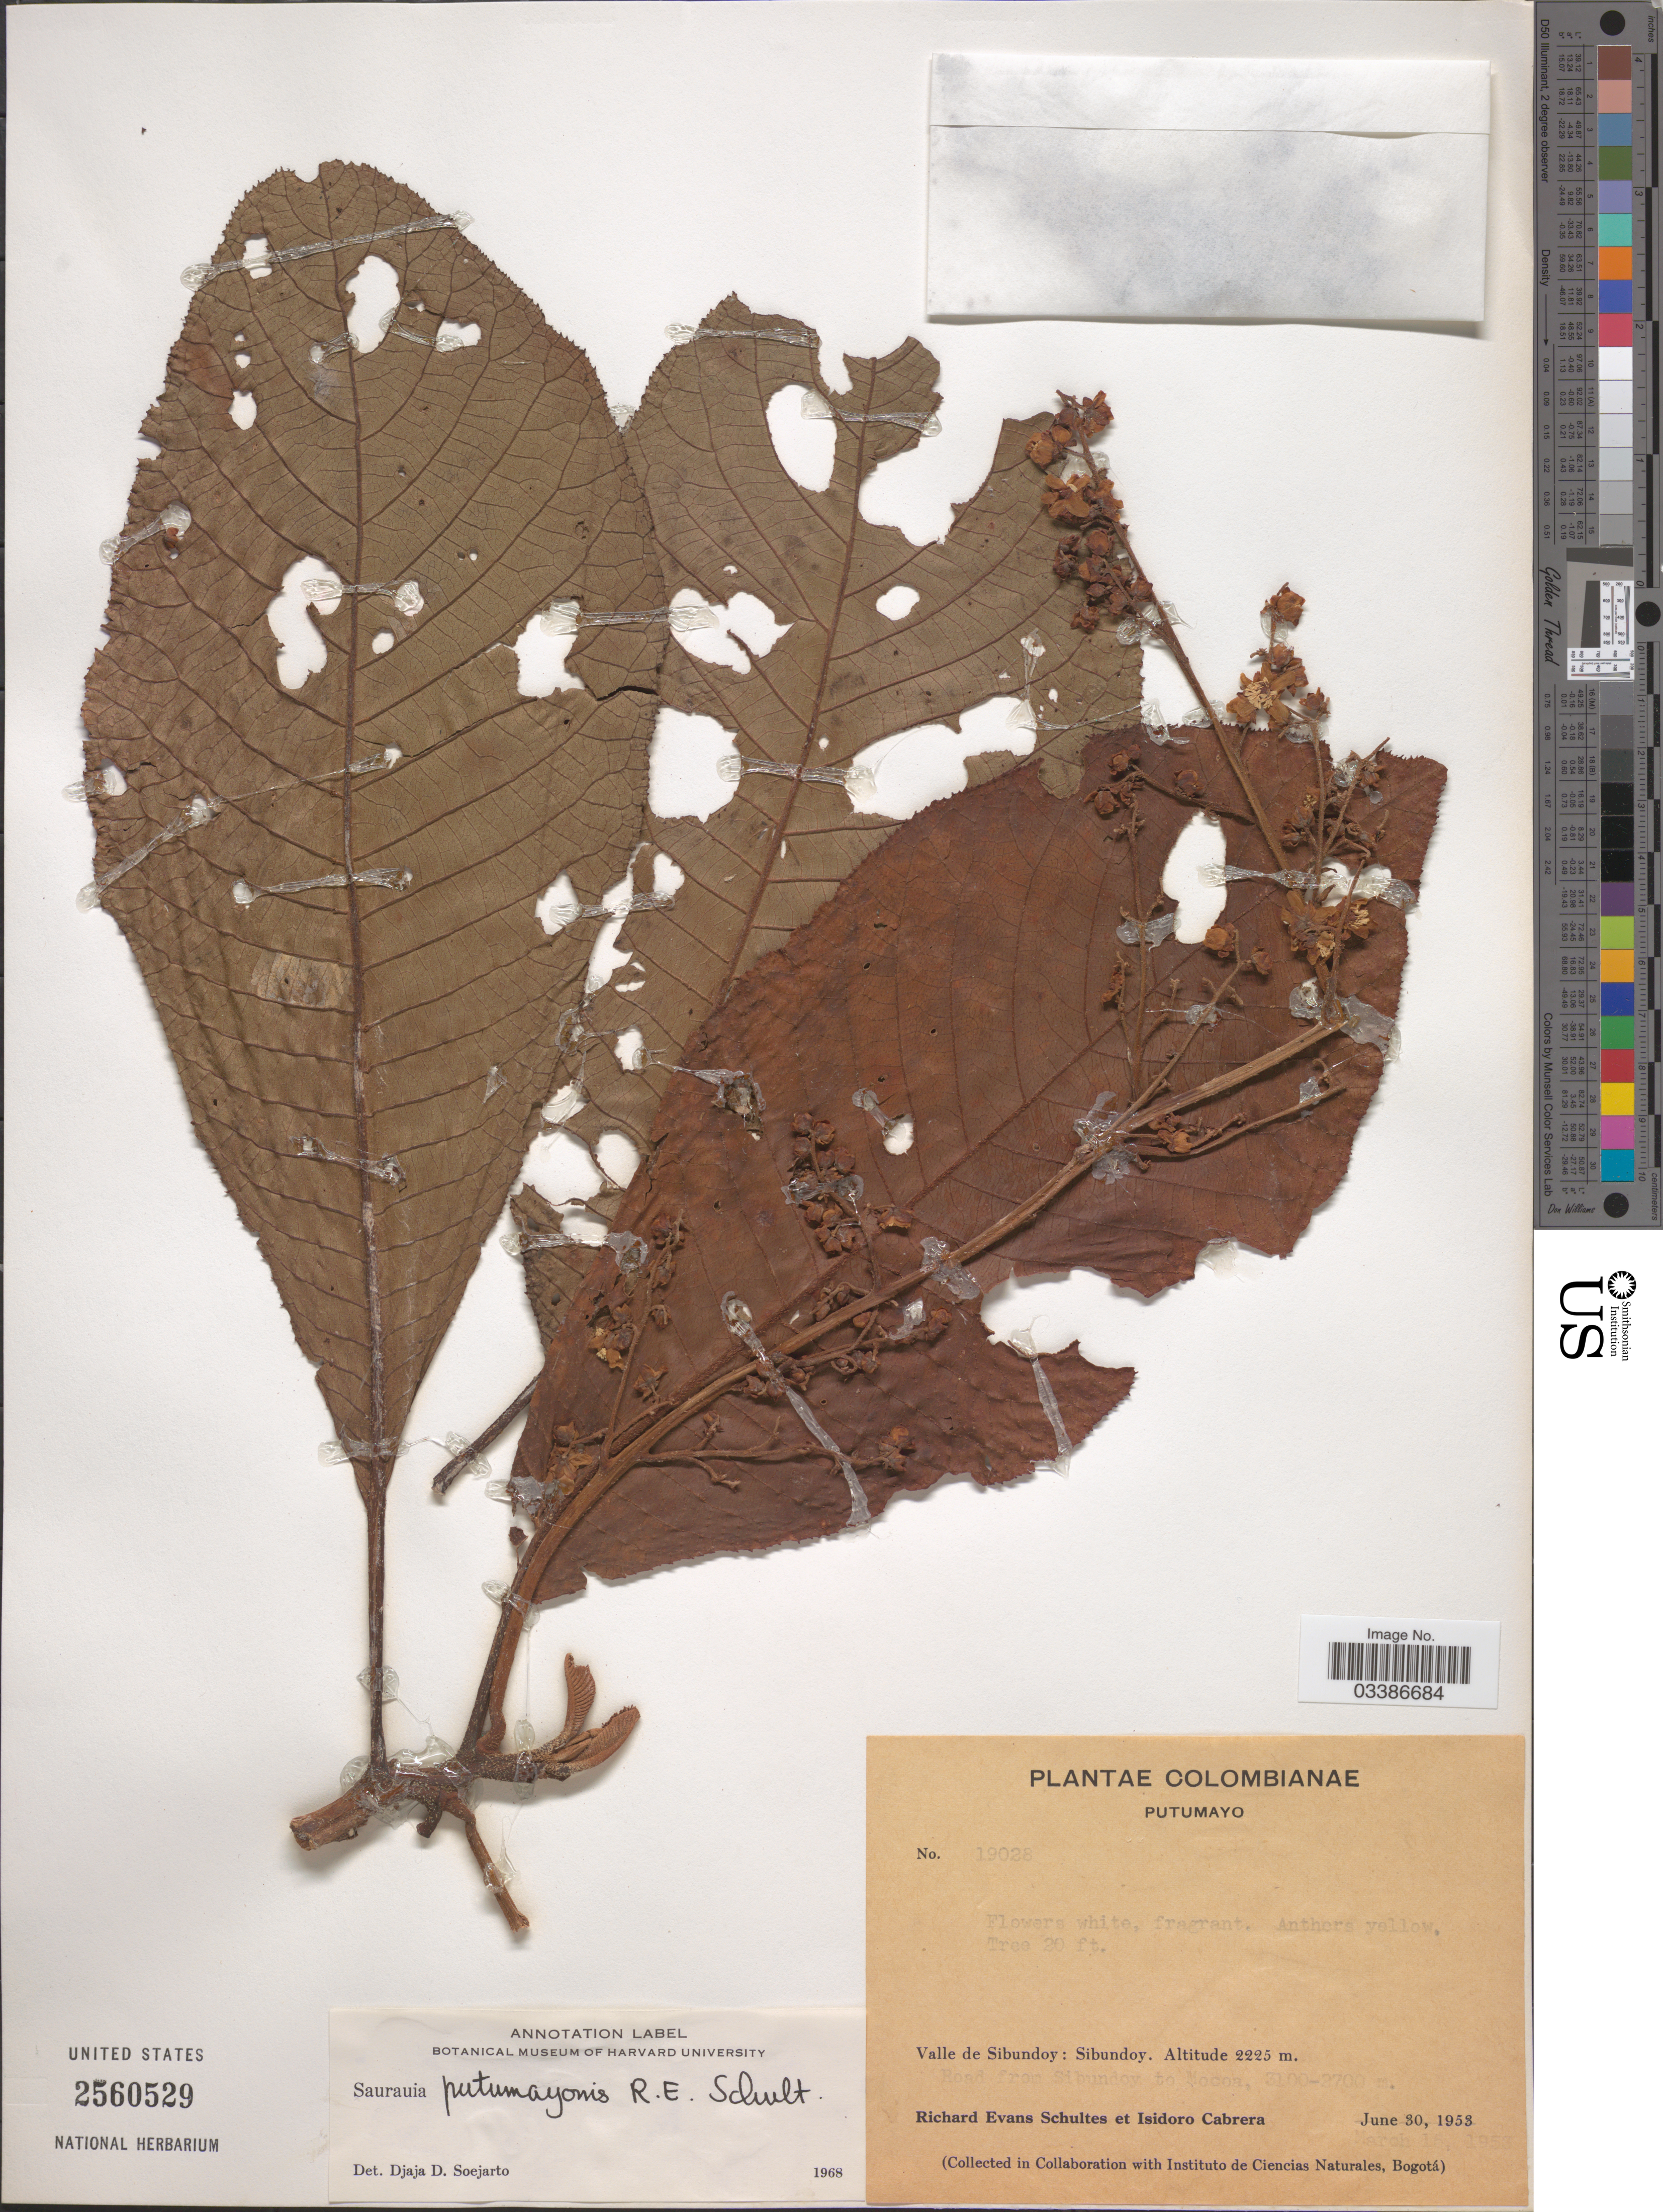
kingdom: Plantae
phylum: Tracheophyta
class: Magnoliopsida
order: Ericales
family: Actinidiaceae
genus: Saurauia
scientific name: Saurauia putumayonis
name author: R.E. Schult. & García-Barr.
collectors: R. E. Schultes & I. Cabrera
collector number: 19028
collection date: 1953-03-15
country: Colombia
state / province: Putumayo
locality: Road from Sibundoy to Mocoa.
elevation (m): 2700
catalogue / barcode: US 2560529